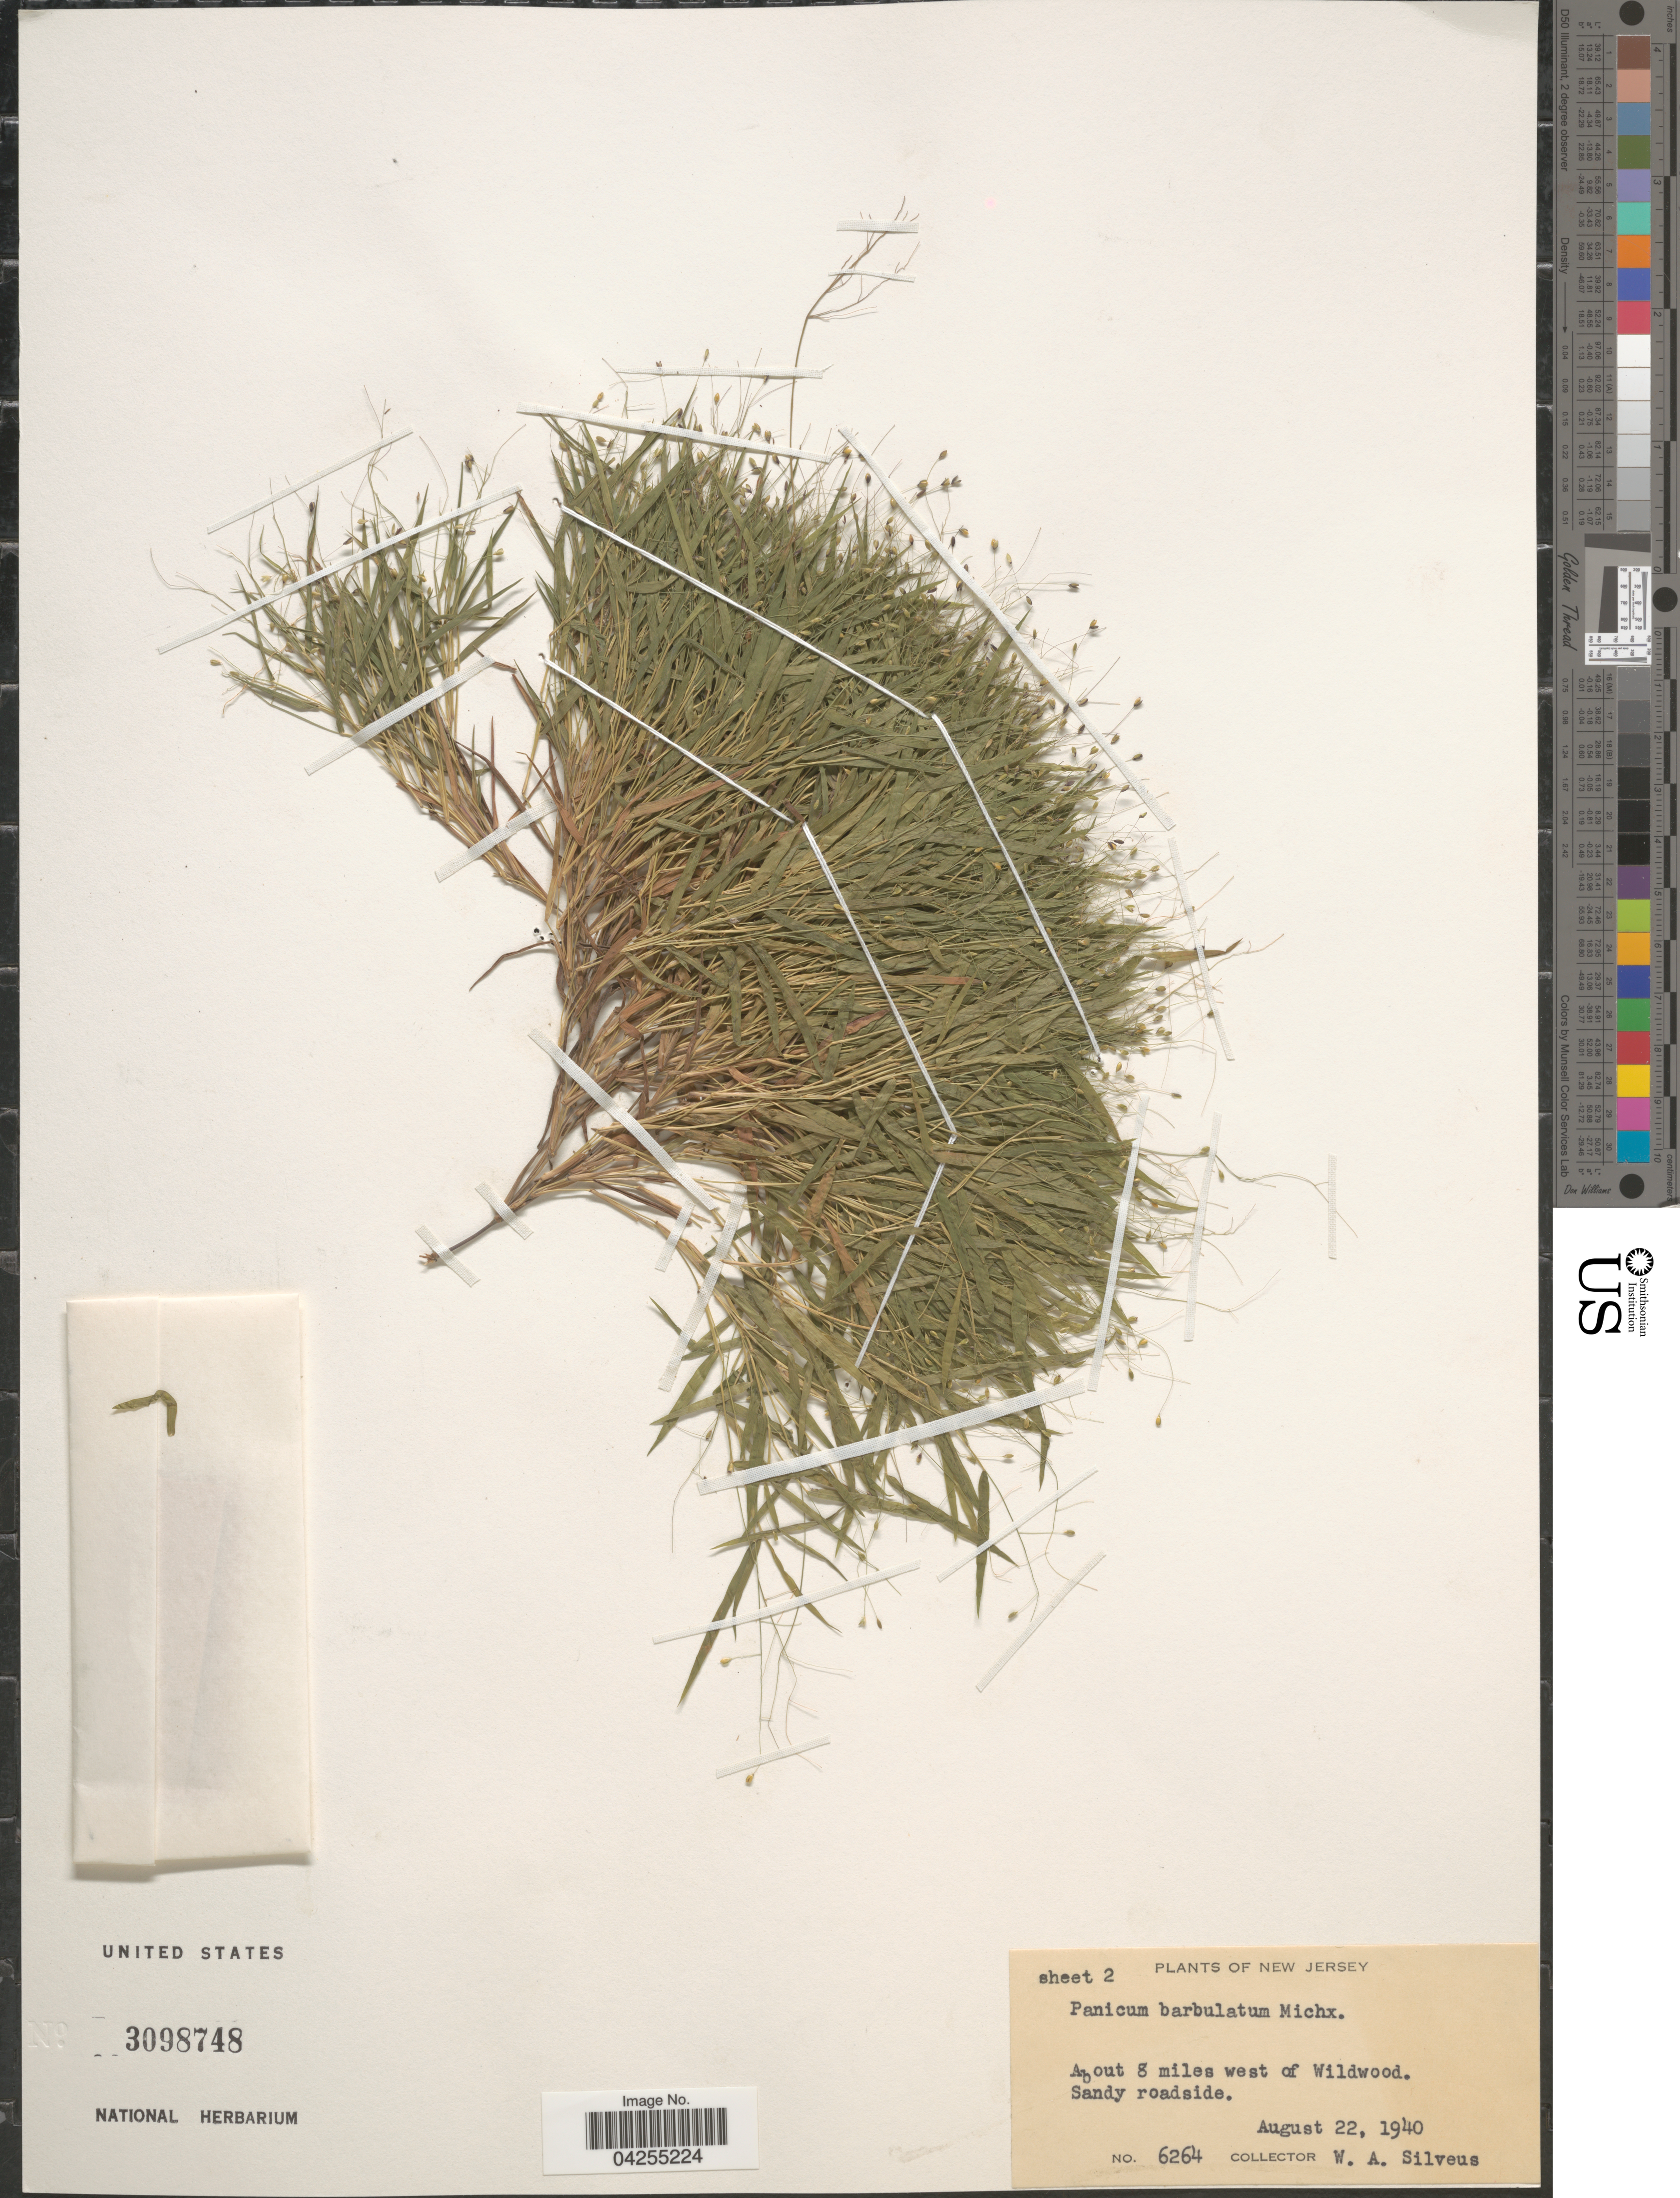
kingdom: Plantae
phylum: Tracheophyta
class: Liliopsida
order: Poales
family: Poaceae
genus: Dichanthelium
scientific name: Dichanthelium dichotomum var. dichotomum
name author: (L.) Gould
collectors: W. Silveus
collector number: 6264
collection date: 1940-08-22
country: United States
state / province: New Jersey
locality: About 8 miles west of Wildwood.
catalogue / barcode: US 3098748